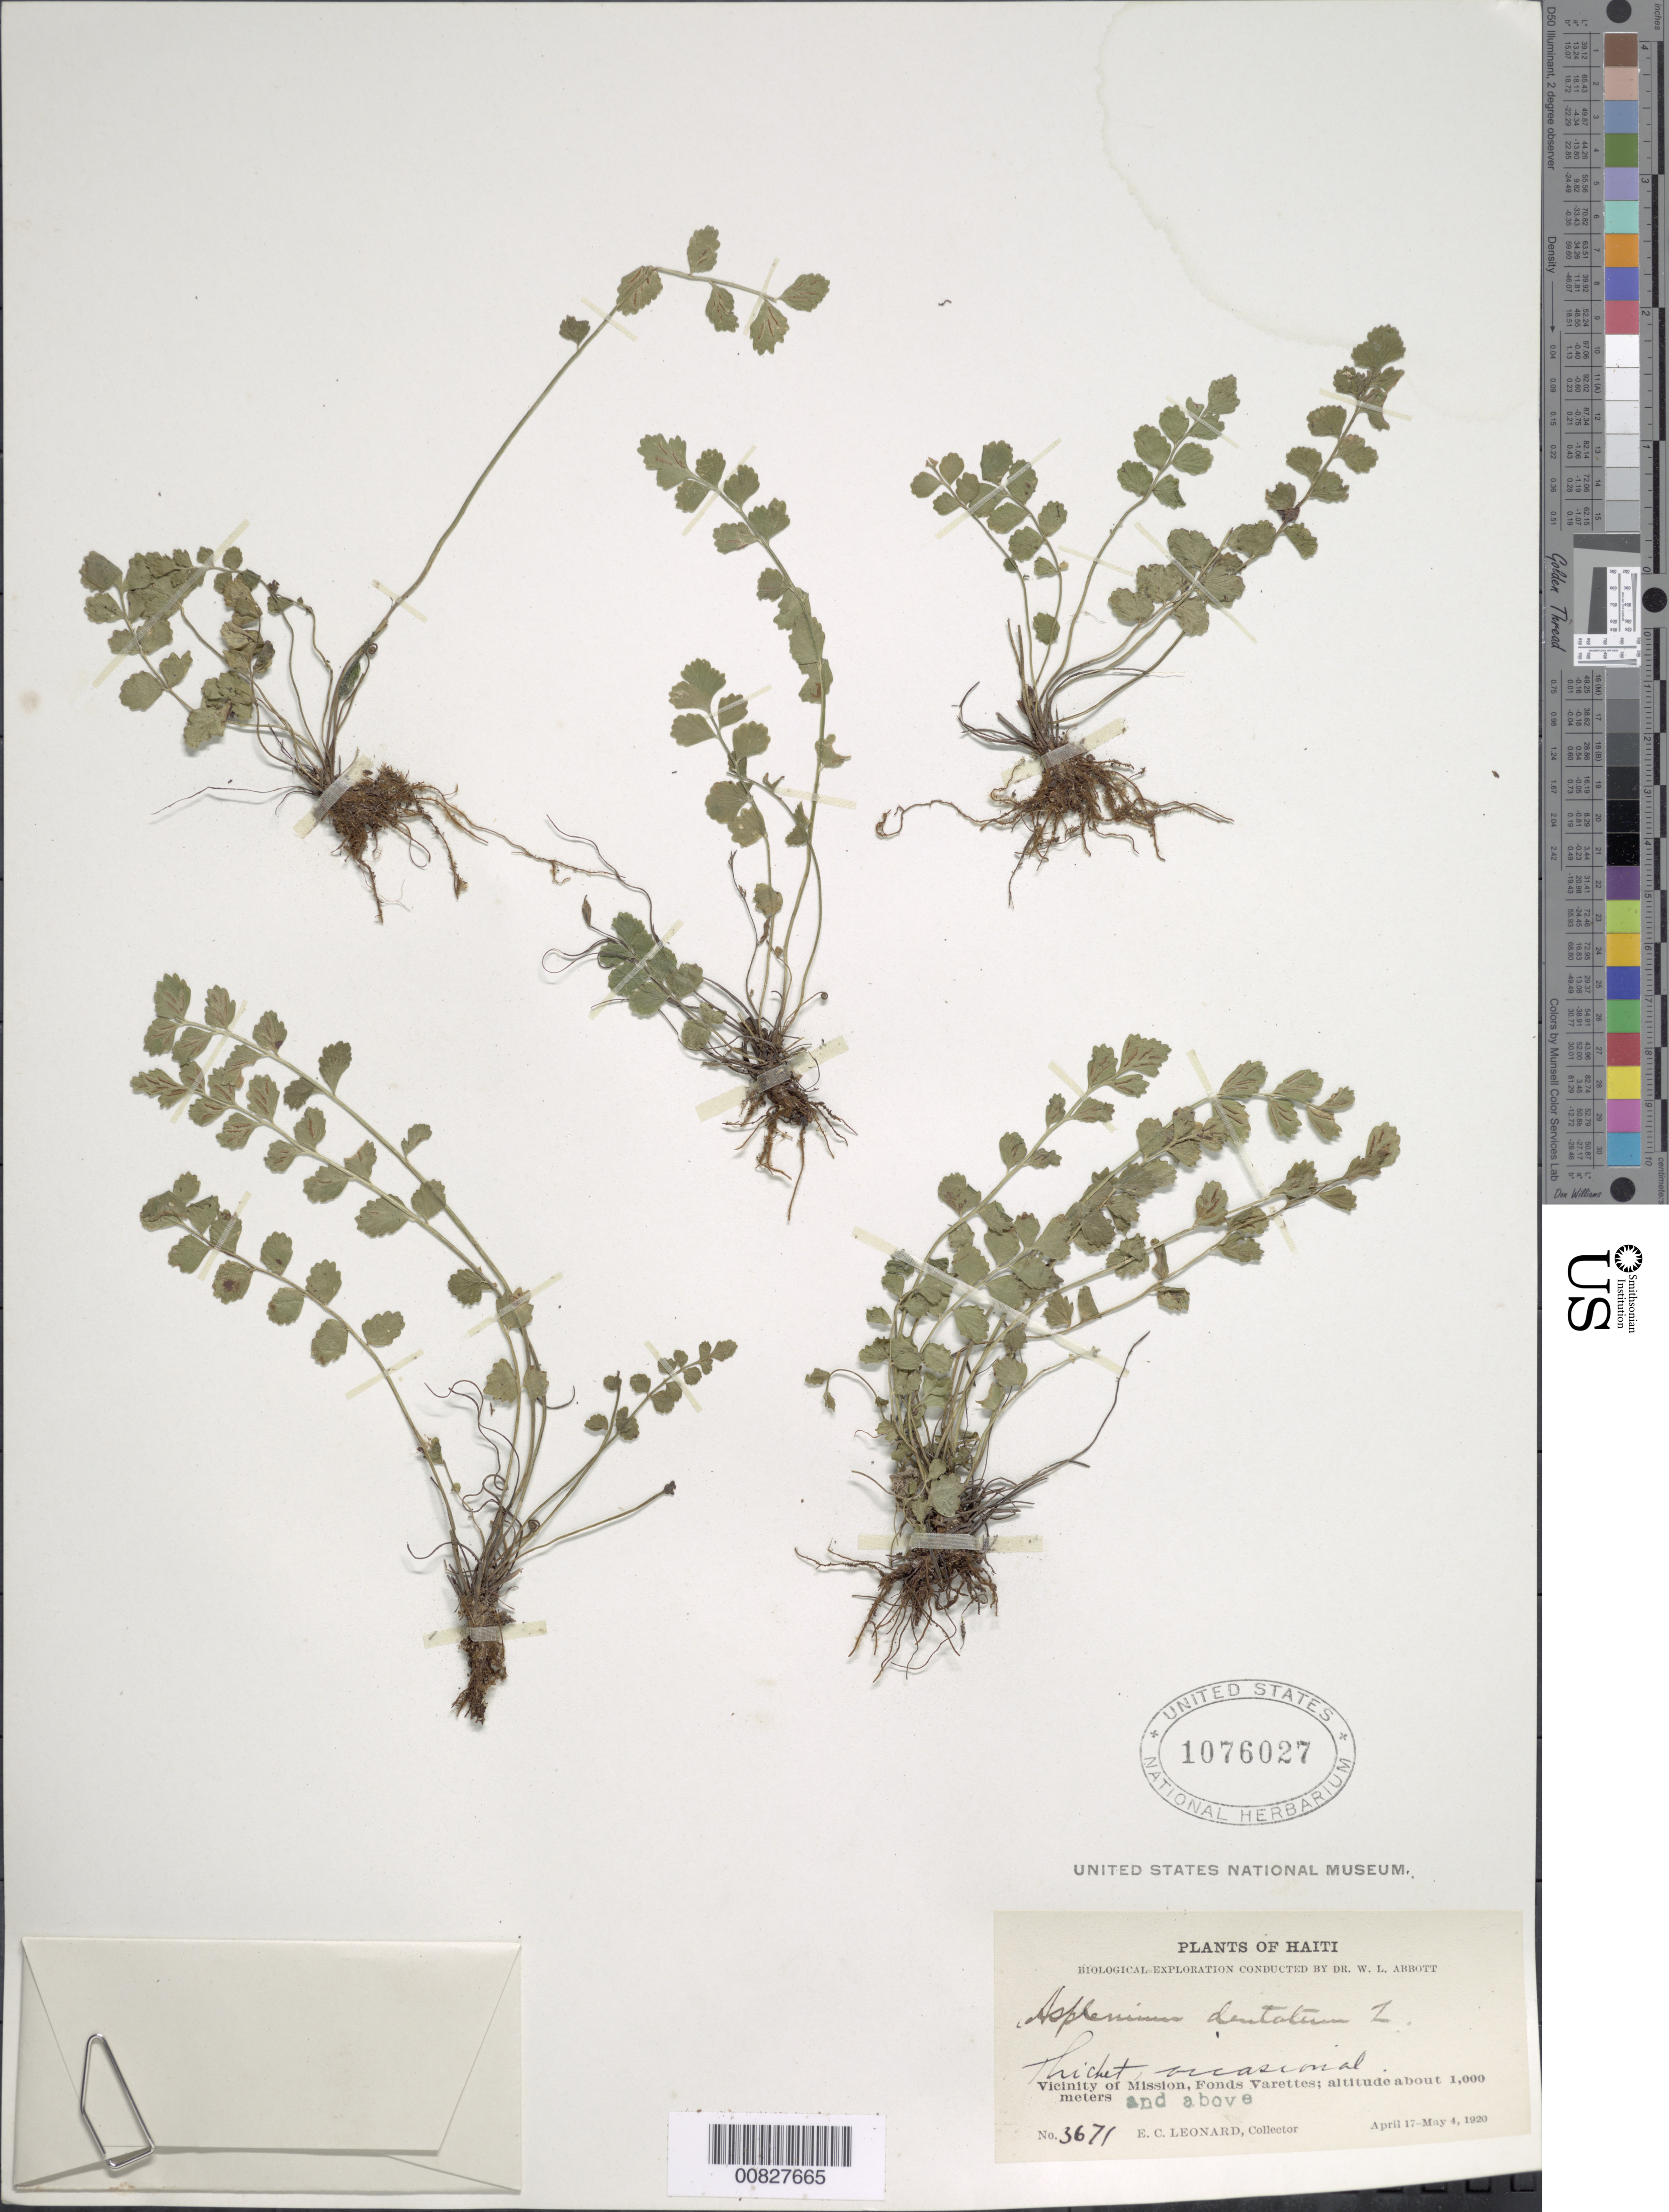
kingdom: Plantae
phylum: Tracheophyta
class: Polypodiopsida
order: Polypodiales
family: Aspleniaceae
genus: Asplenium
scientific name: Asplenium trichomanes-dentatum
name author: L.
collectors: E. C. Leonard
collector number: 3671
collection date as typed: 17 Apr 1920 to 04 May 1920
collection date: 1920-04-17/1920-05-04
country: Haiti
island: Hispaniola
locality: Fonds Varettes, vicinity Mission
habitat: Thicket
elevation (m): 1000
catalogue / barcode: US 1076027